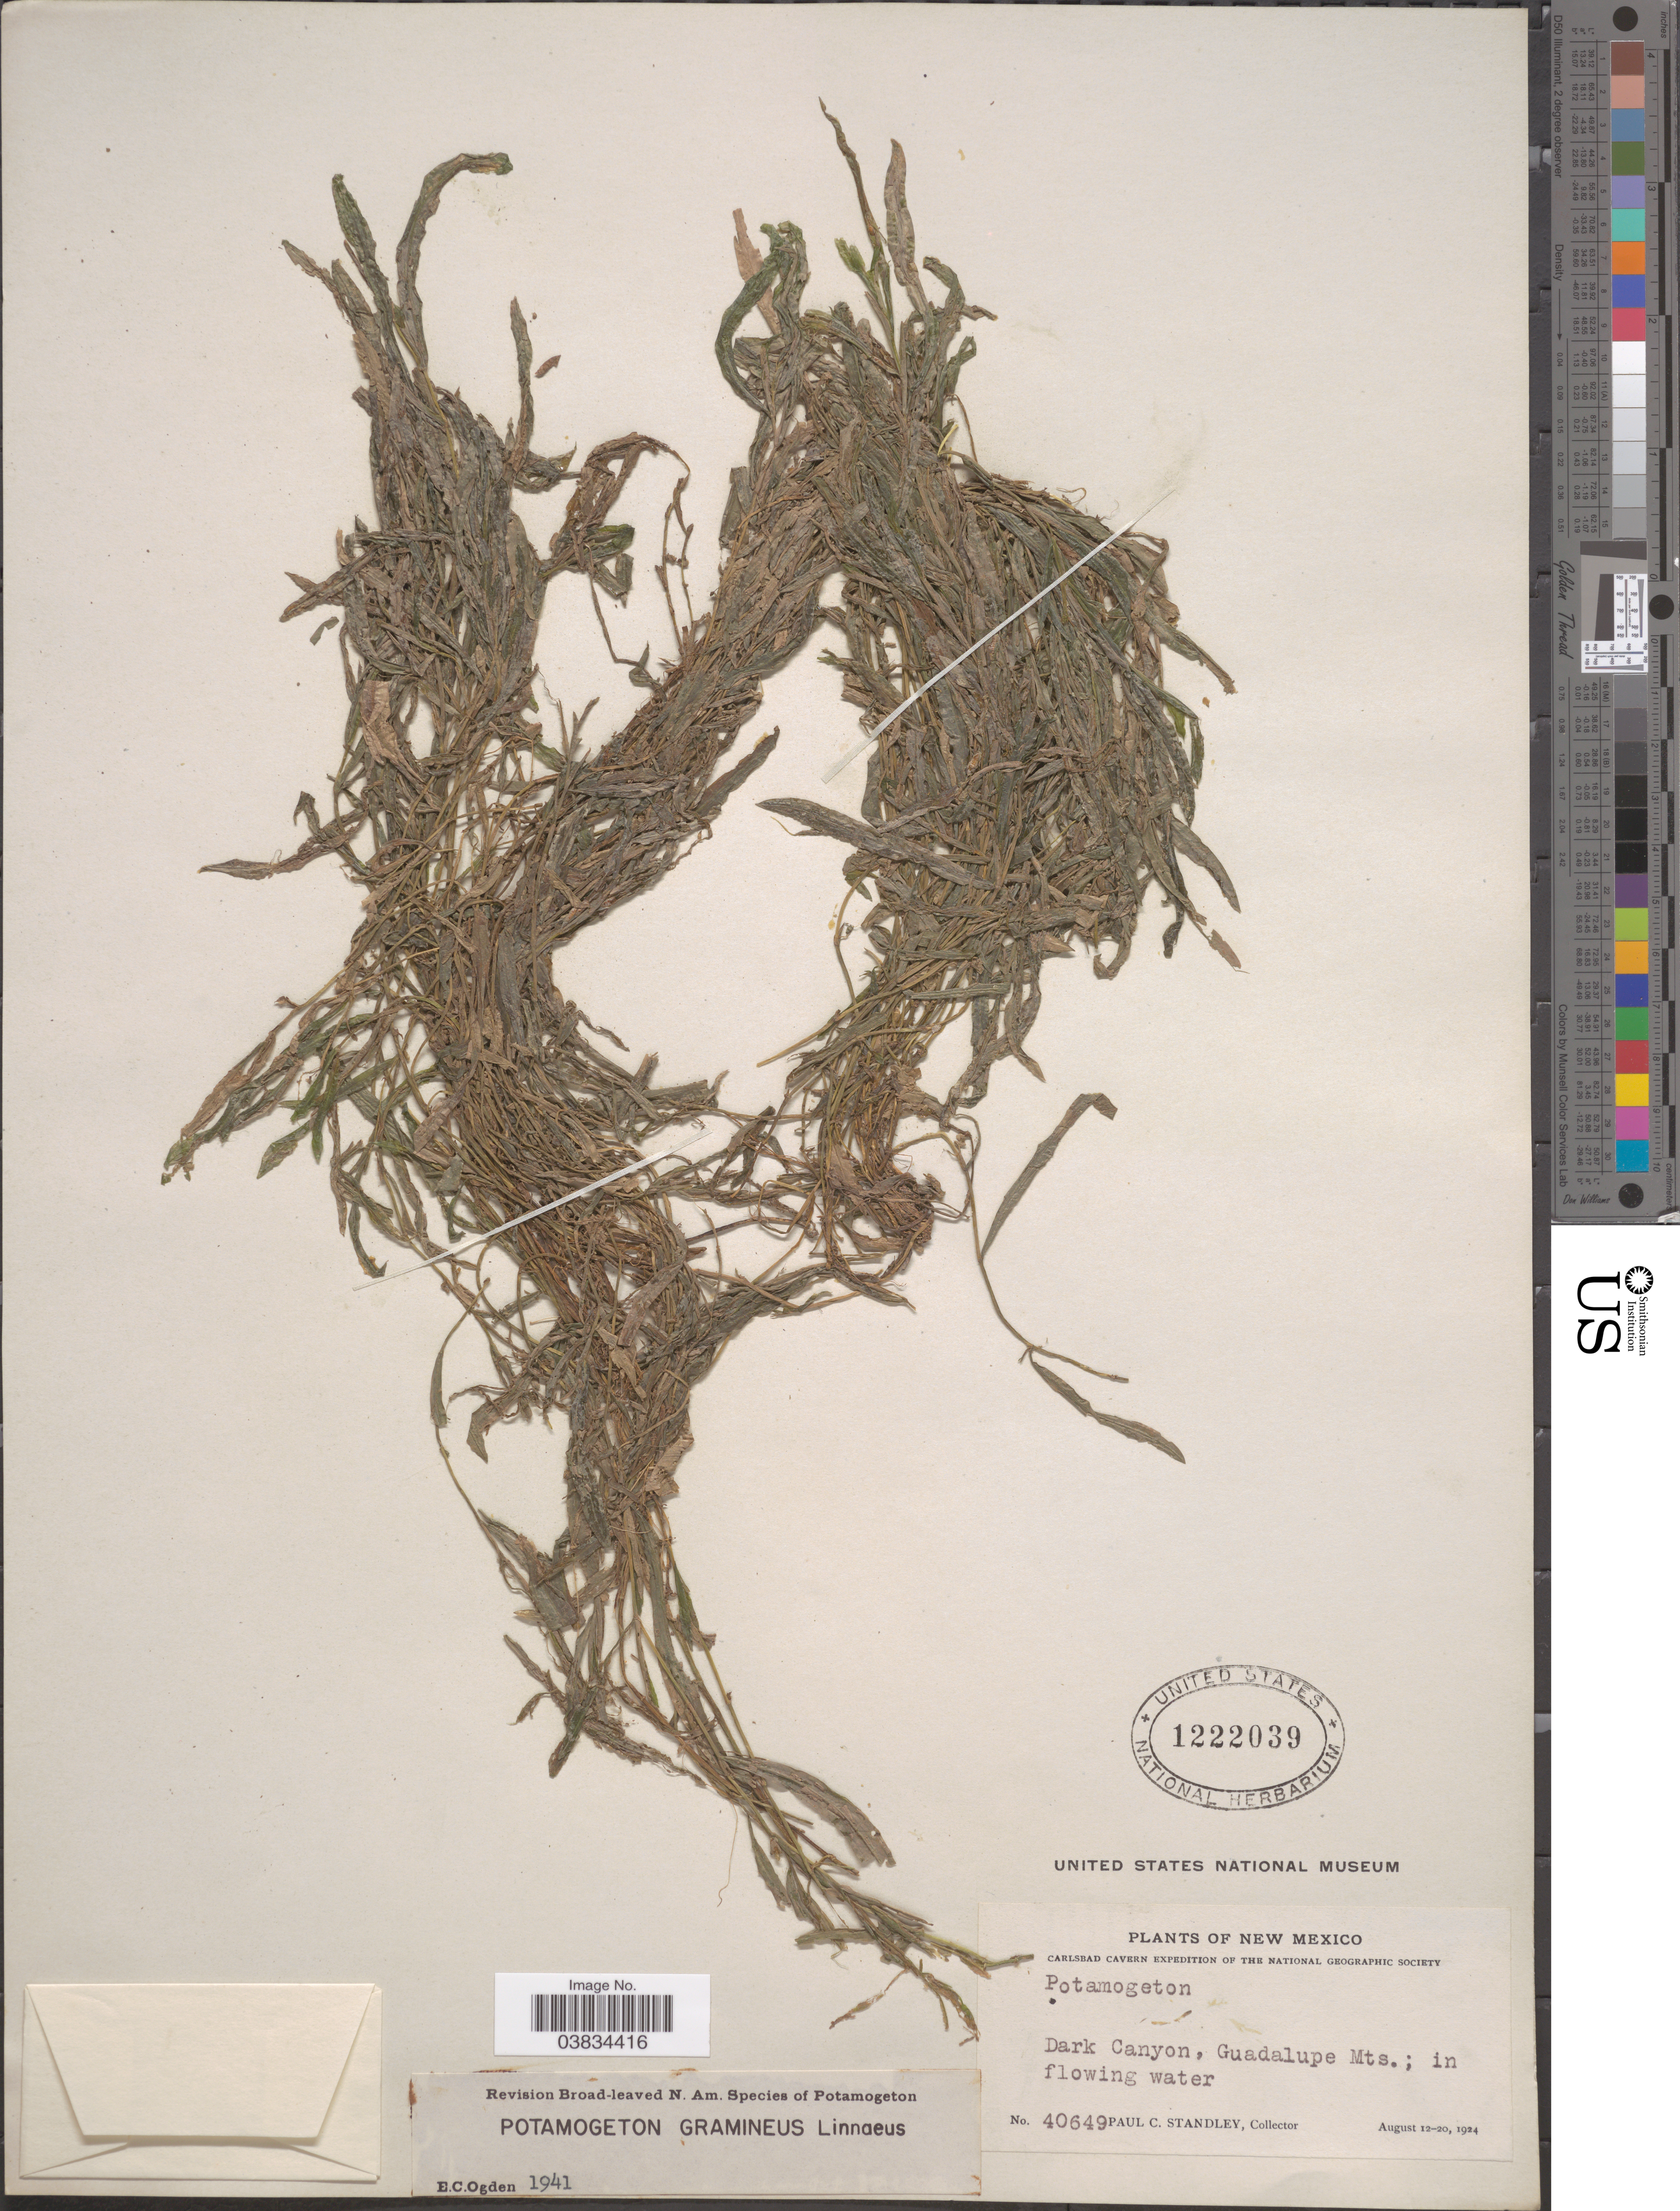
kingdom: Plantae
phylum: Tracheophyta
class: Liliopsida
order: Alismatales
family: Potamogetonaceae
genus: Potamogeton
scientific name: Potamogeton gramineus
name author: L.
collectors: P. C. Standley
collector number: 40649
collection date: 1924-08-12/1924-08-20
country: United States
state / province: New Mexico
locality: Dark Canyon, Guadalupe Mts.; in flowing water.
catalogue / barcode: US 1222039